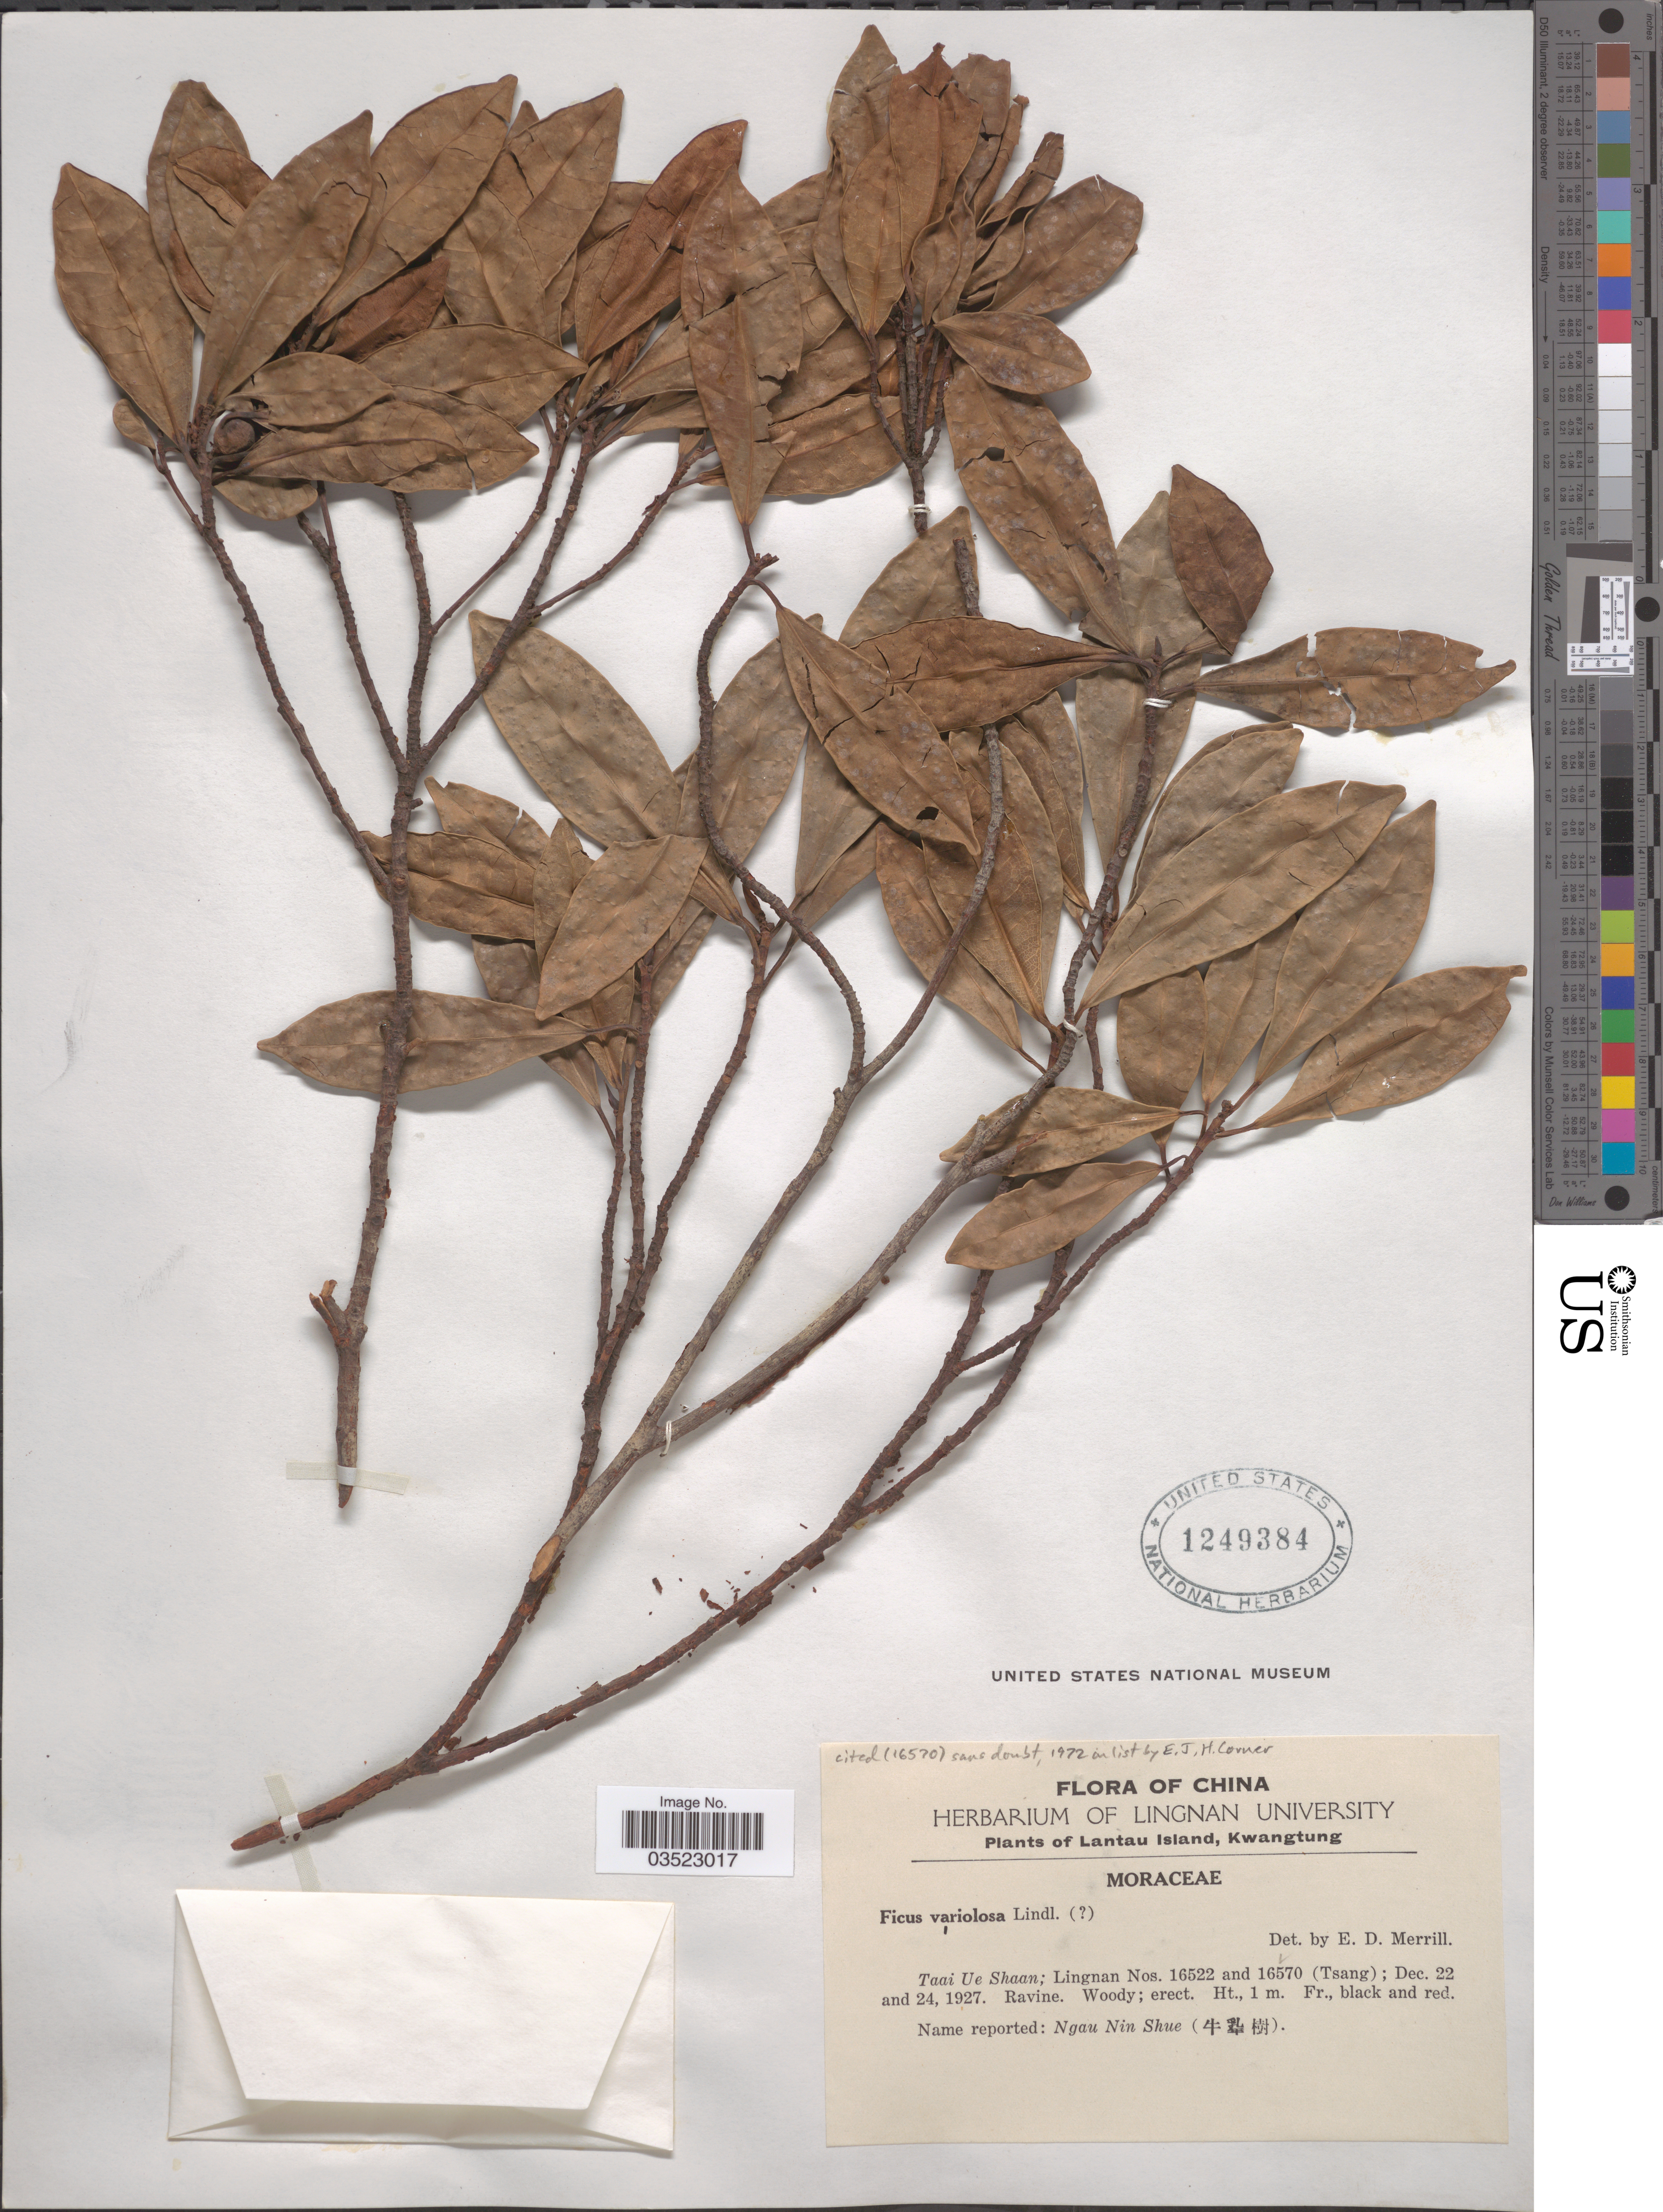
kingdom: Plantae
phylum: Tracheophyta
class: Magnoliopsida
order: Rosales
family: Moraceae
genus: Ficus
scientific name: Ficus variolosa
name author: Lindl. ex Benth.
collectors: Lingnan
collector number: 16522/16570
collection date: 1927-12-22/1927-12-24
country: China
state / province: Guangdong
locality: Lantau Island, Kwangtung. Taai Ue Shaan.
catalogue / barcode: US 1249384